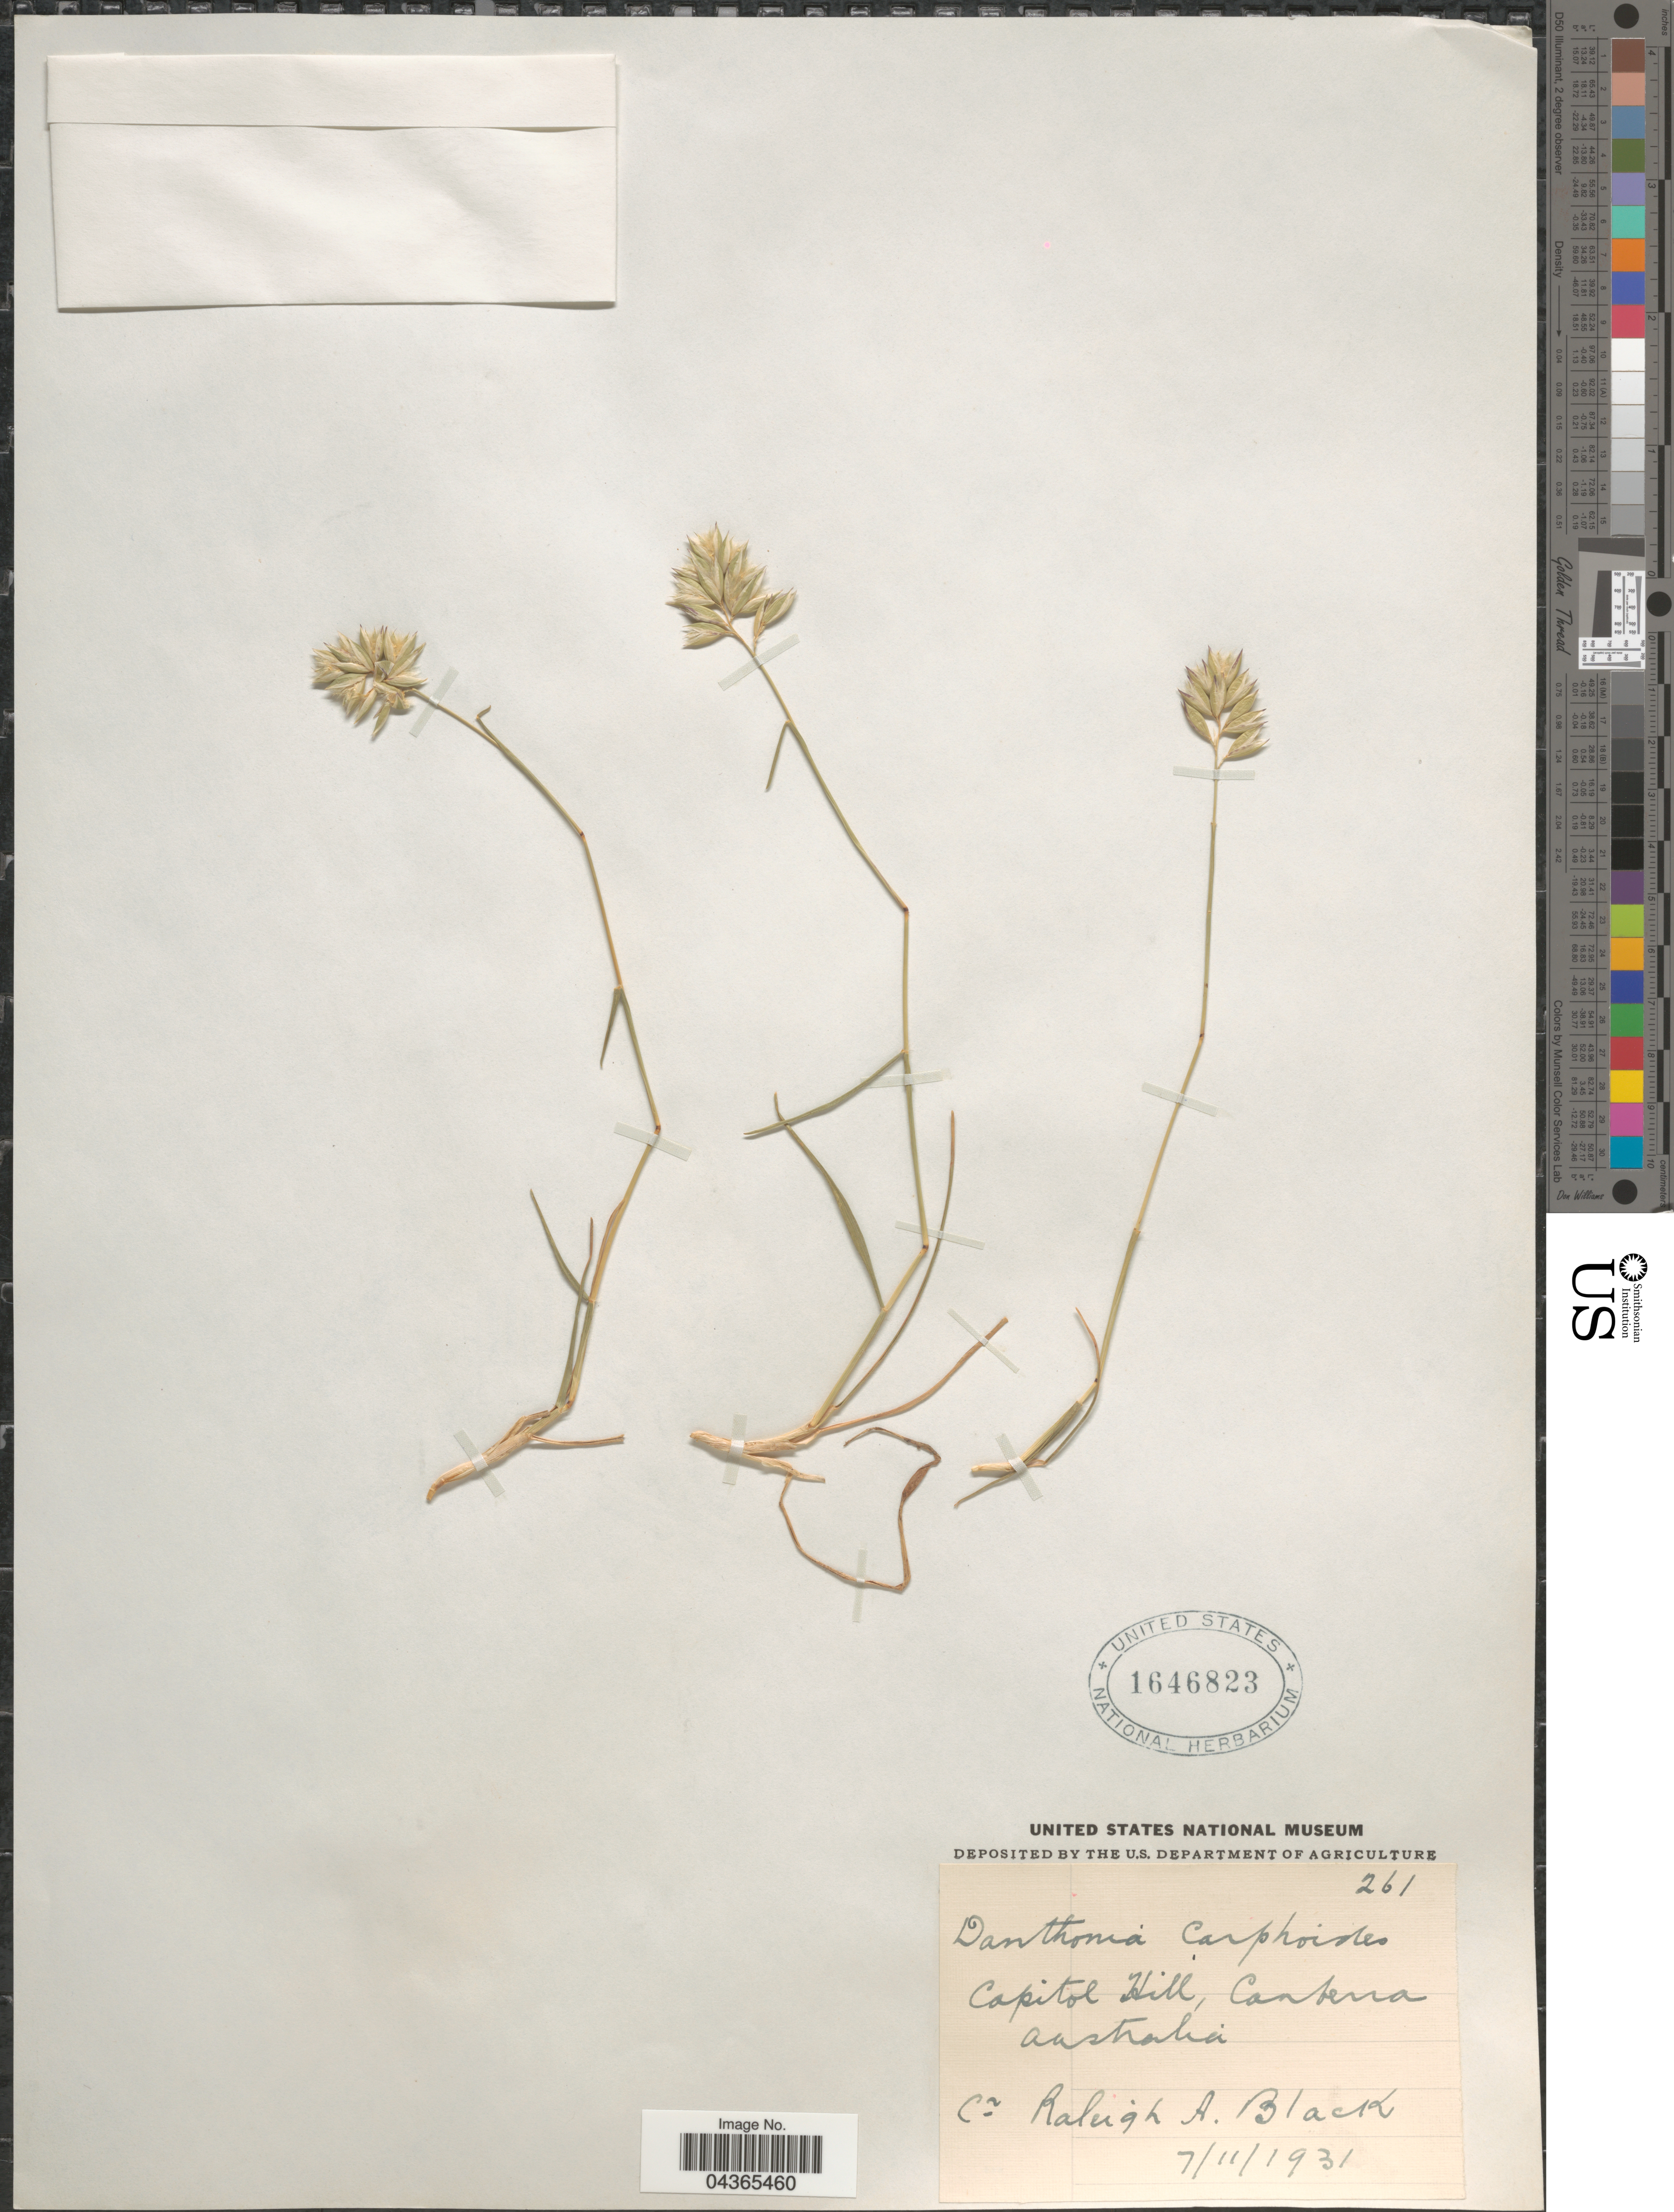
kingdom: Plantae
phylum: Tracheophyta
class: Liliopsida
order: Poales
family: Poaceae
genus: Rytidosperma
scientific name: Rytidosperma carphoides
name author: (F. Muell. ex Benth.) Connor & Edgar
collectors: R. A. Black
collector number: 261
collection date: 1931-11-07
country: Australia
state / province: Australian Capital Territory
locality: Capitol Hill, Canberra.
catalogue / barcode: US 1646823